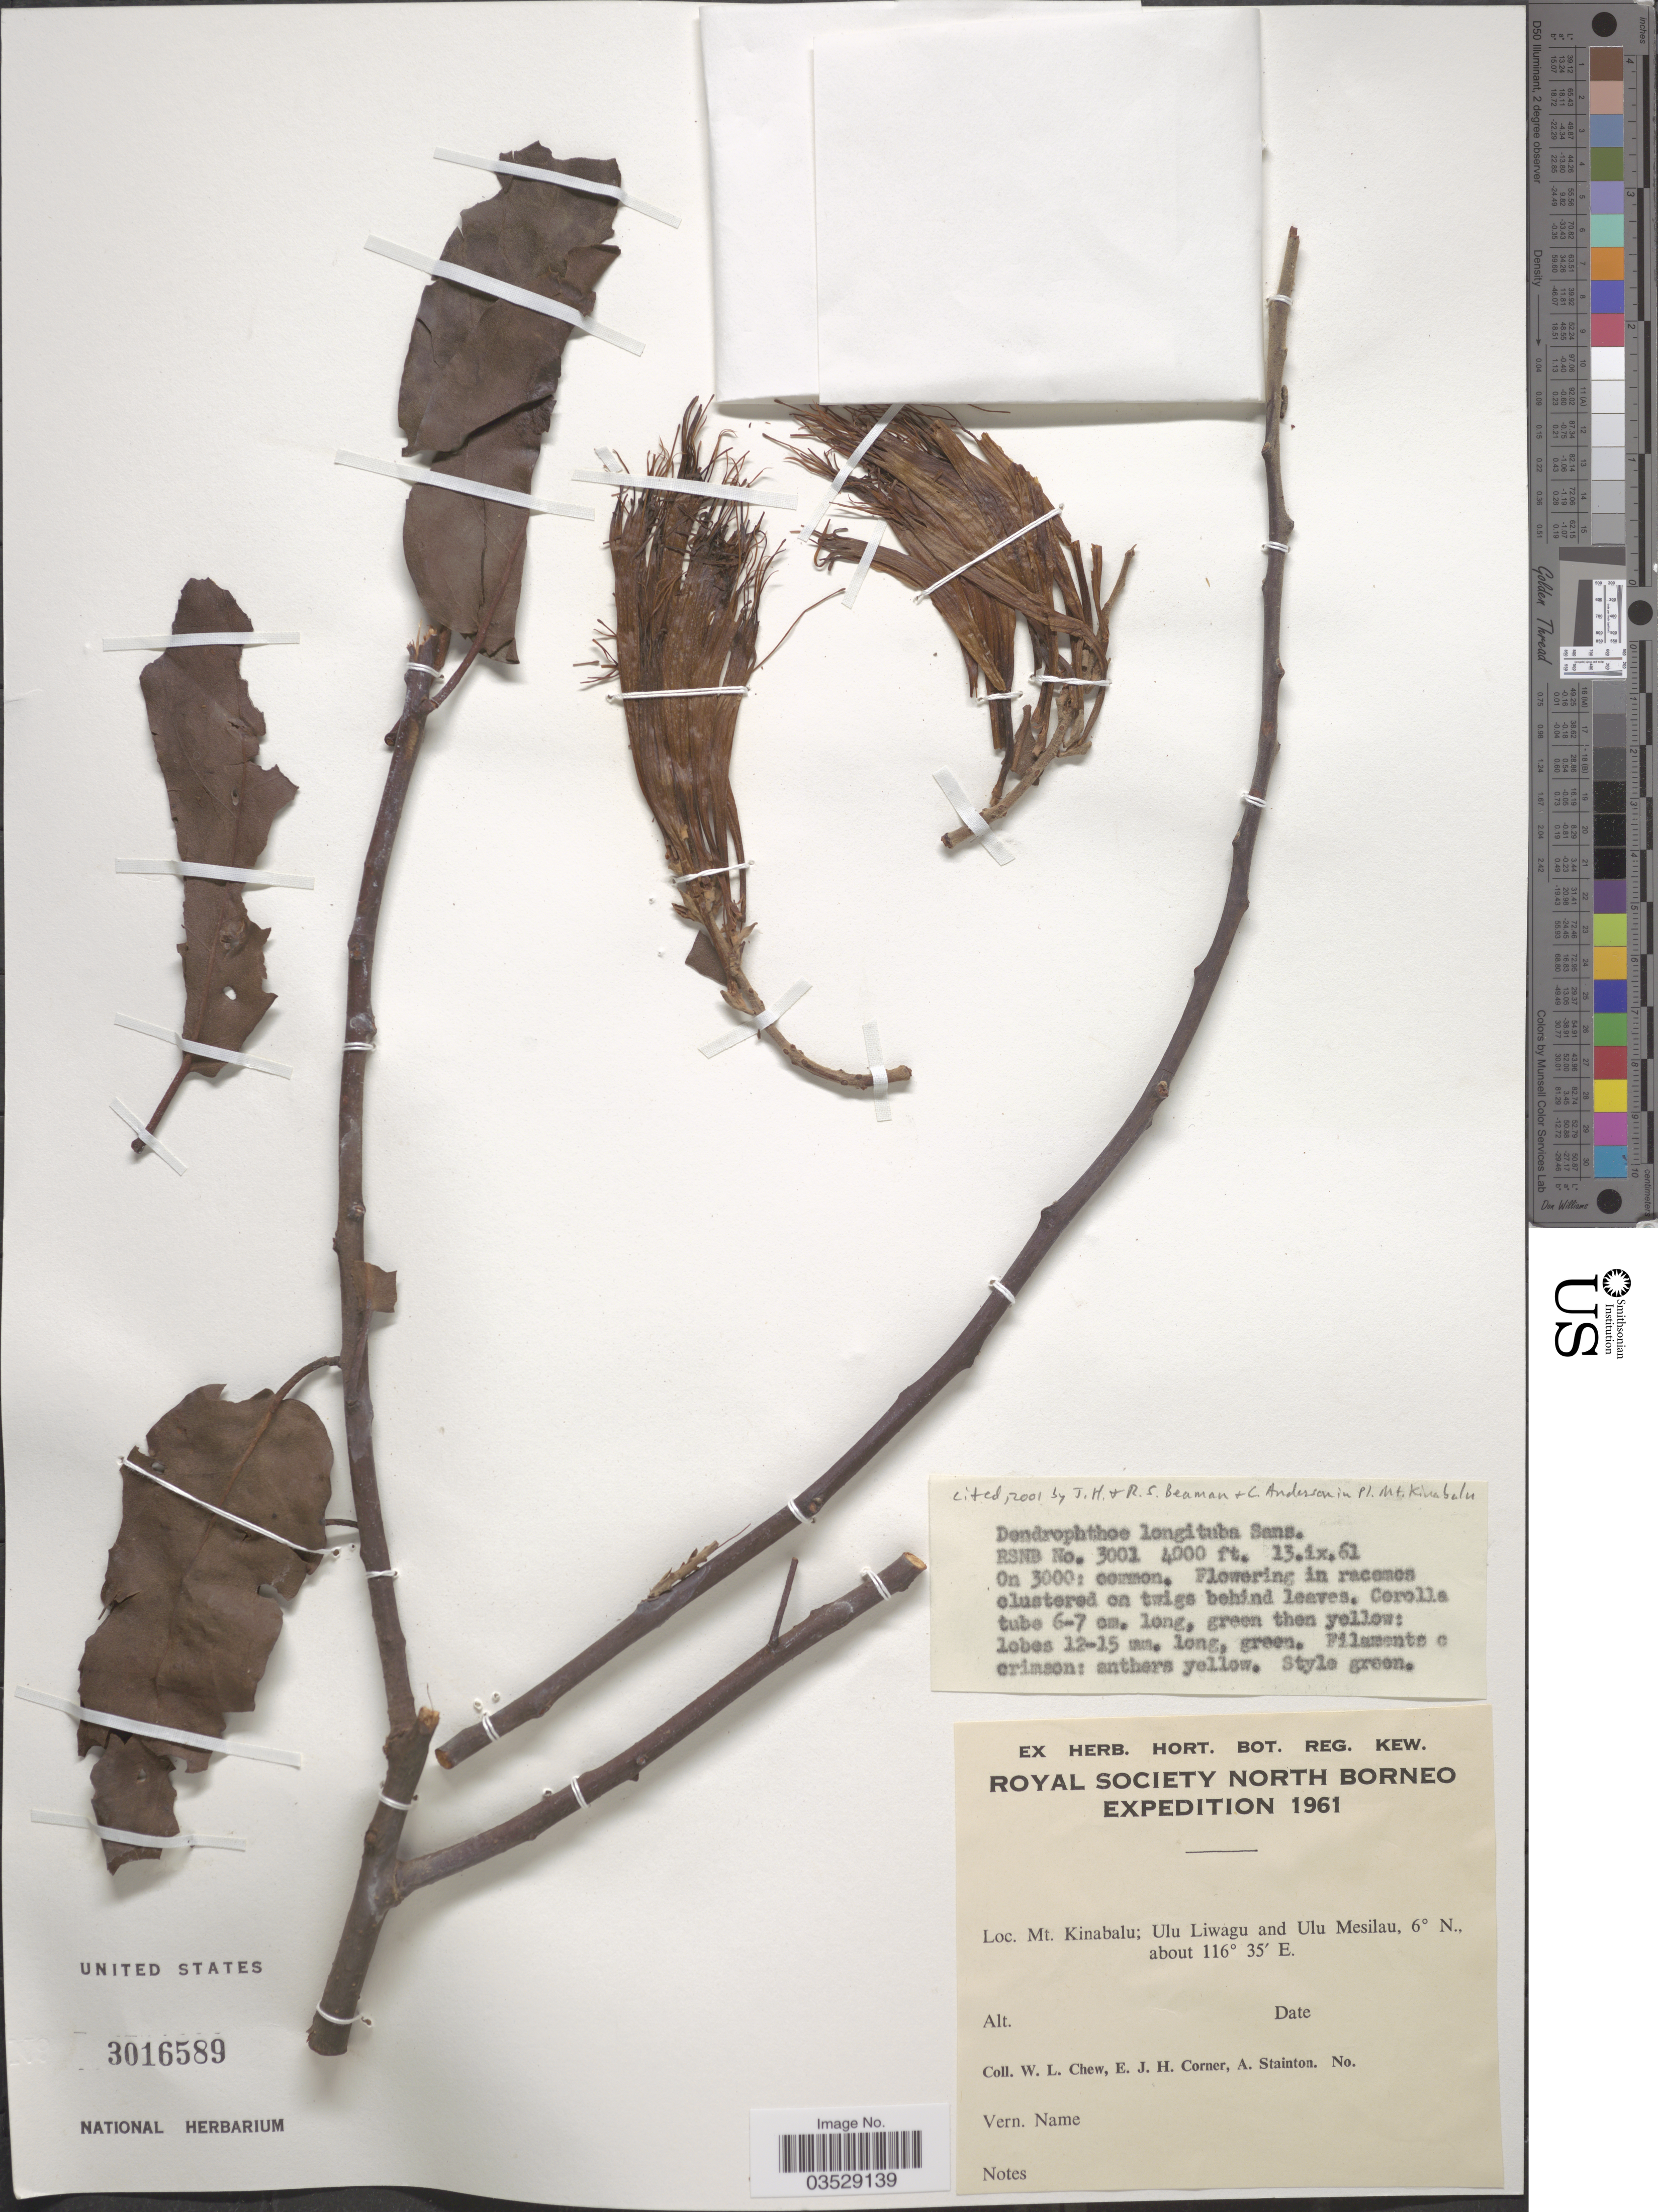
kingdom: Plantae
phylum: Tracheophyta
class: Magnoliopsida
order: Santalales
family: Loranthaceae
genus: Dendrophthoe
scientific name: Dendrophthoe longituba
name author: Danser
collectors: W. Chew, E. Corner & A. Stainton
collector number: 3001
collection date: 1961-09-13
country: Malaysia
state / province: Sabah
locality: North Borneo. Mt. Kinabalu; Ulu Liwagu and Ulu Mesilau.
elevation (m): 1219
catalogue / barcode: US 3016589